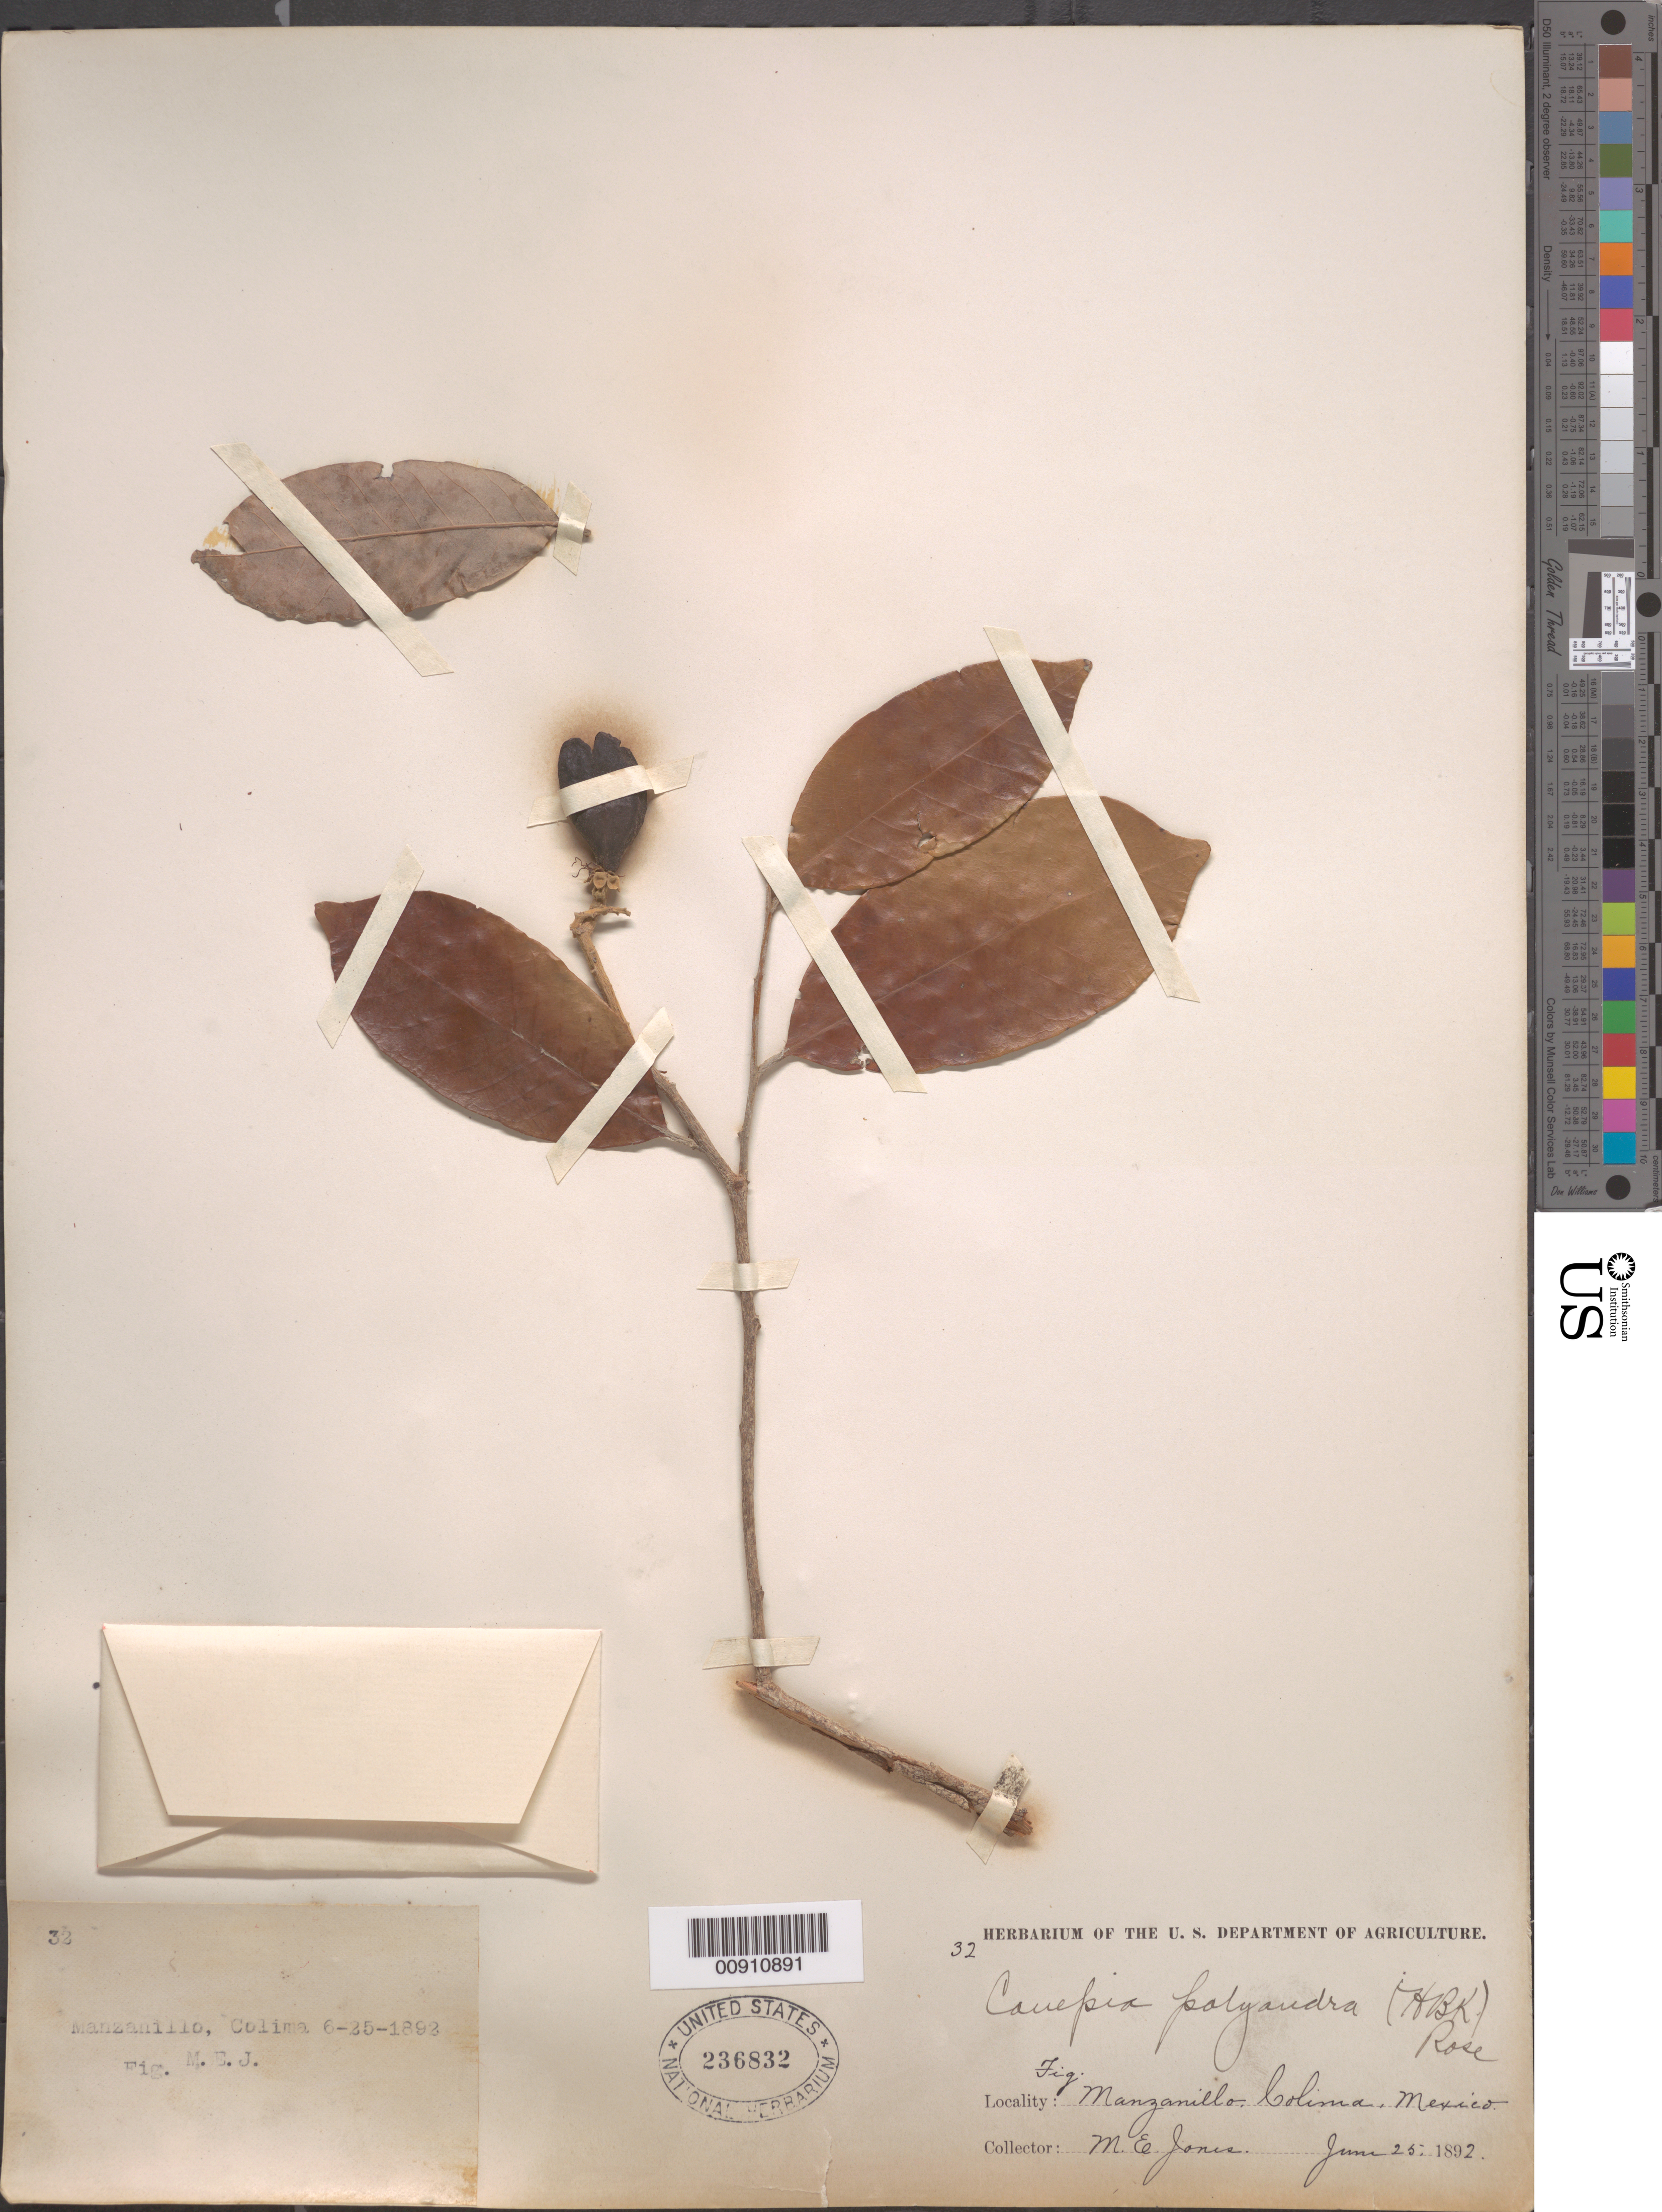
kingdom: Plantae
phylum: Tracheophyta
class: Magnoliopsida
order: Malpighiales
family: Chrysobalanaceae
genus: Couepia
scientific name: Couepia polyandra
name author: (Kunth) Rose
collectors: M. E. Jones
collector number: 32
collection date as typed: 25 Jun 1892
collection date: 1892-06-25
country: Mexico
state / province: Colima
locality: Manzanillo, Colima.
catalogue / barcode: US 236832